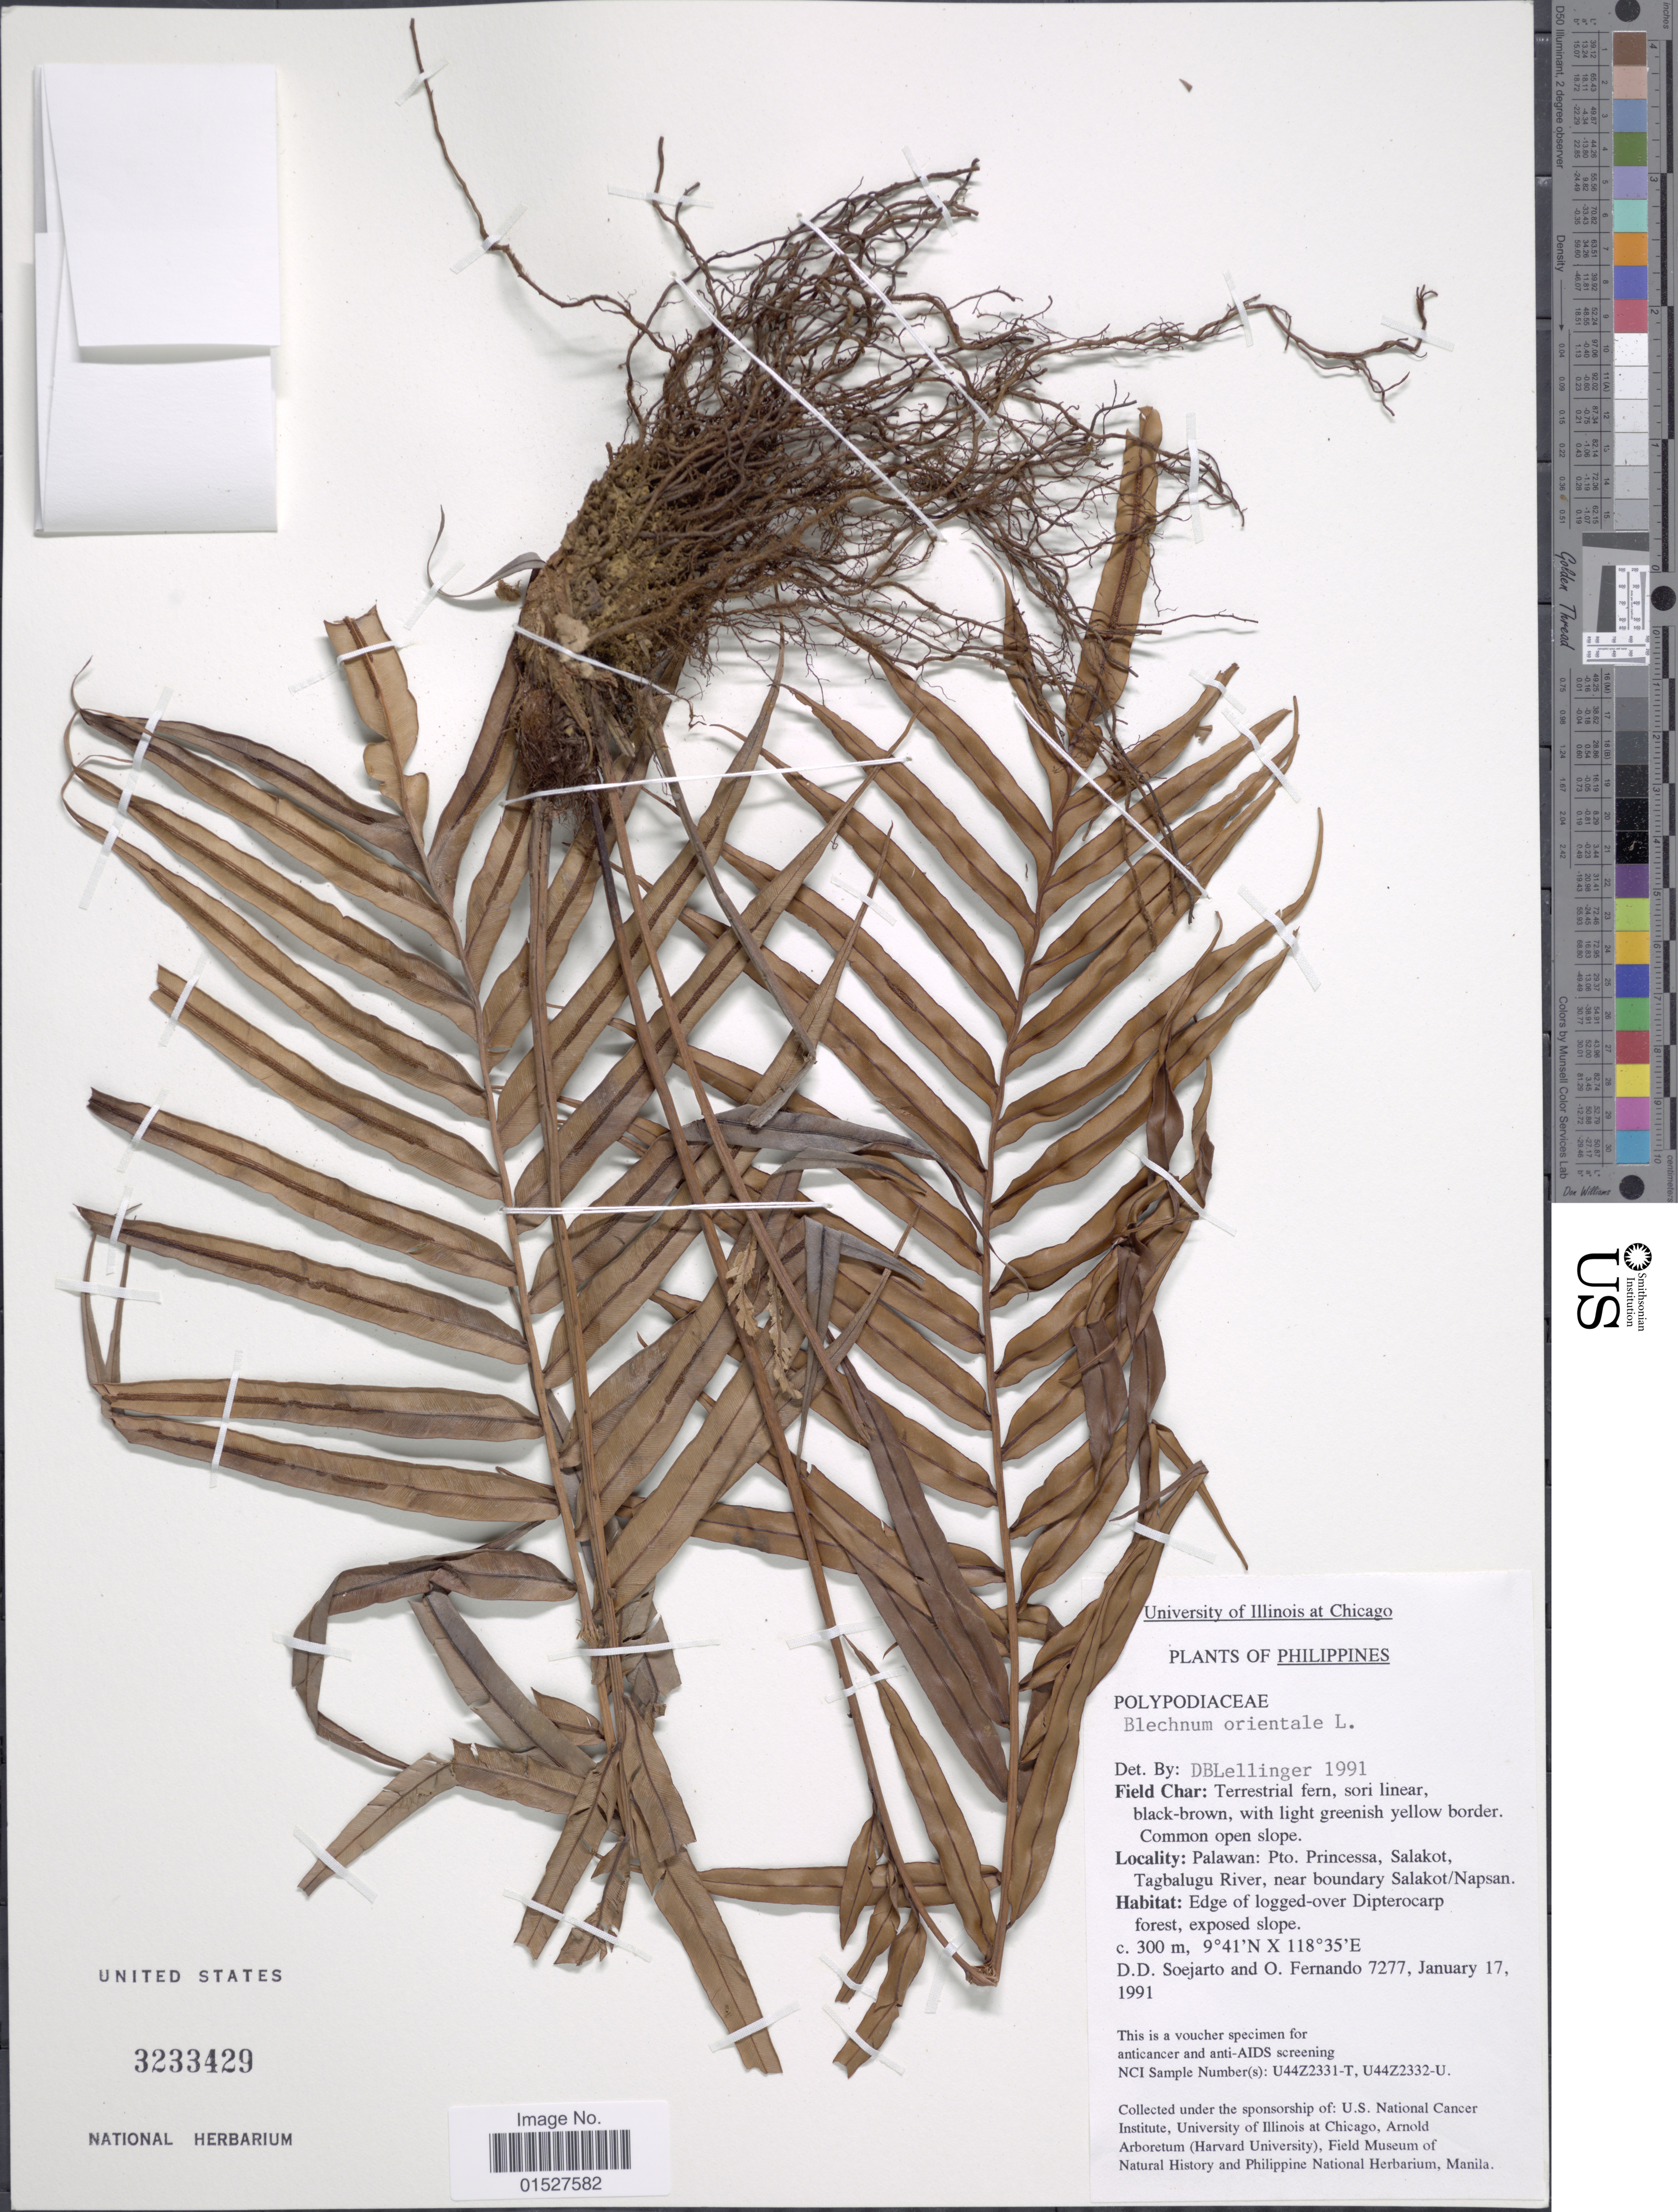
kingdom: Plantae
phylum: Tracheophyta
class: Polypodiopsida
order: Polypodiales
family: Blechnaceae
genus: Blechnum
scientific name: Blechnum orientale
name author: L.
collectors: O. Fernando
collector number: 7277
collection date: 1991-01-17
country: Philippines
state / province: Mimaropa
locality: Palawan: Pto. Princessa, Salakot, Tagbalugu River, near boundary Salakot/Napsan.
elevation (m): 300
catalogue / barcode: US 3233429